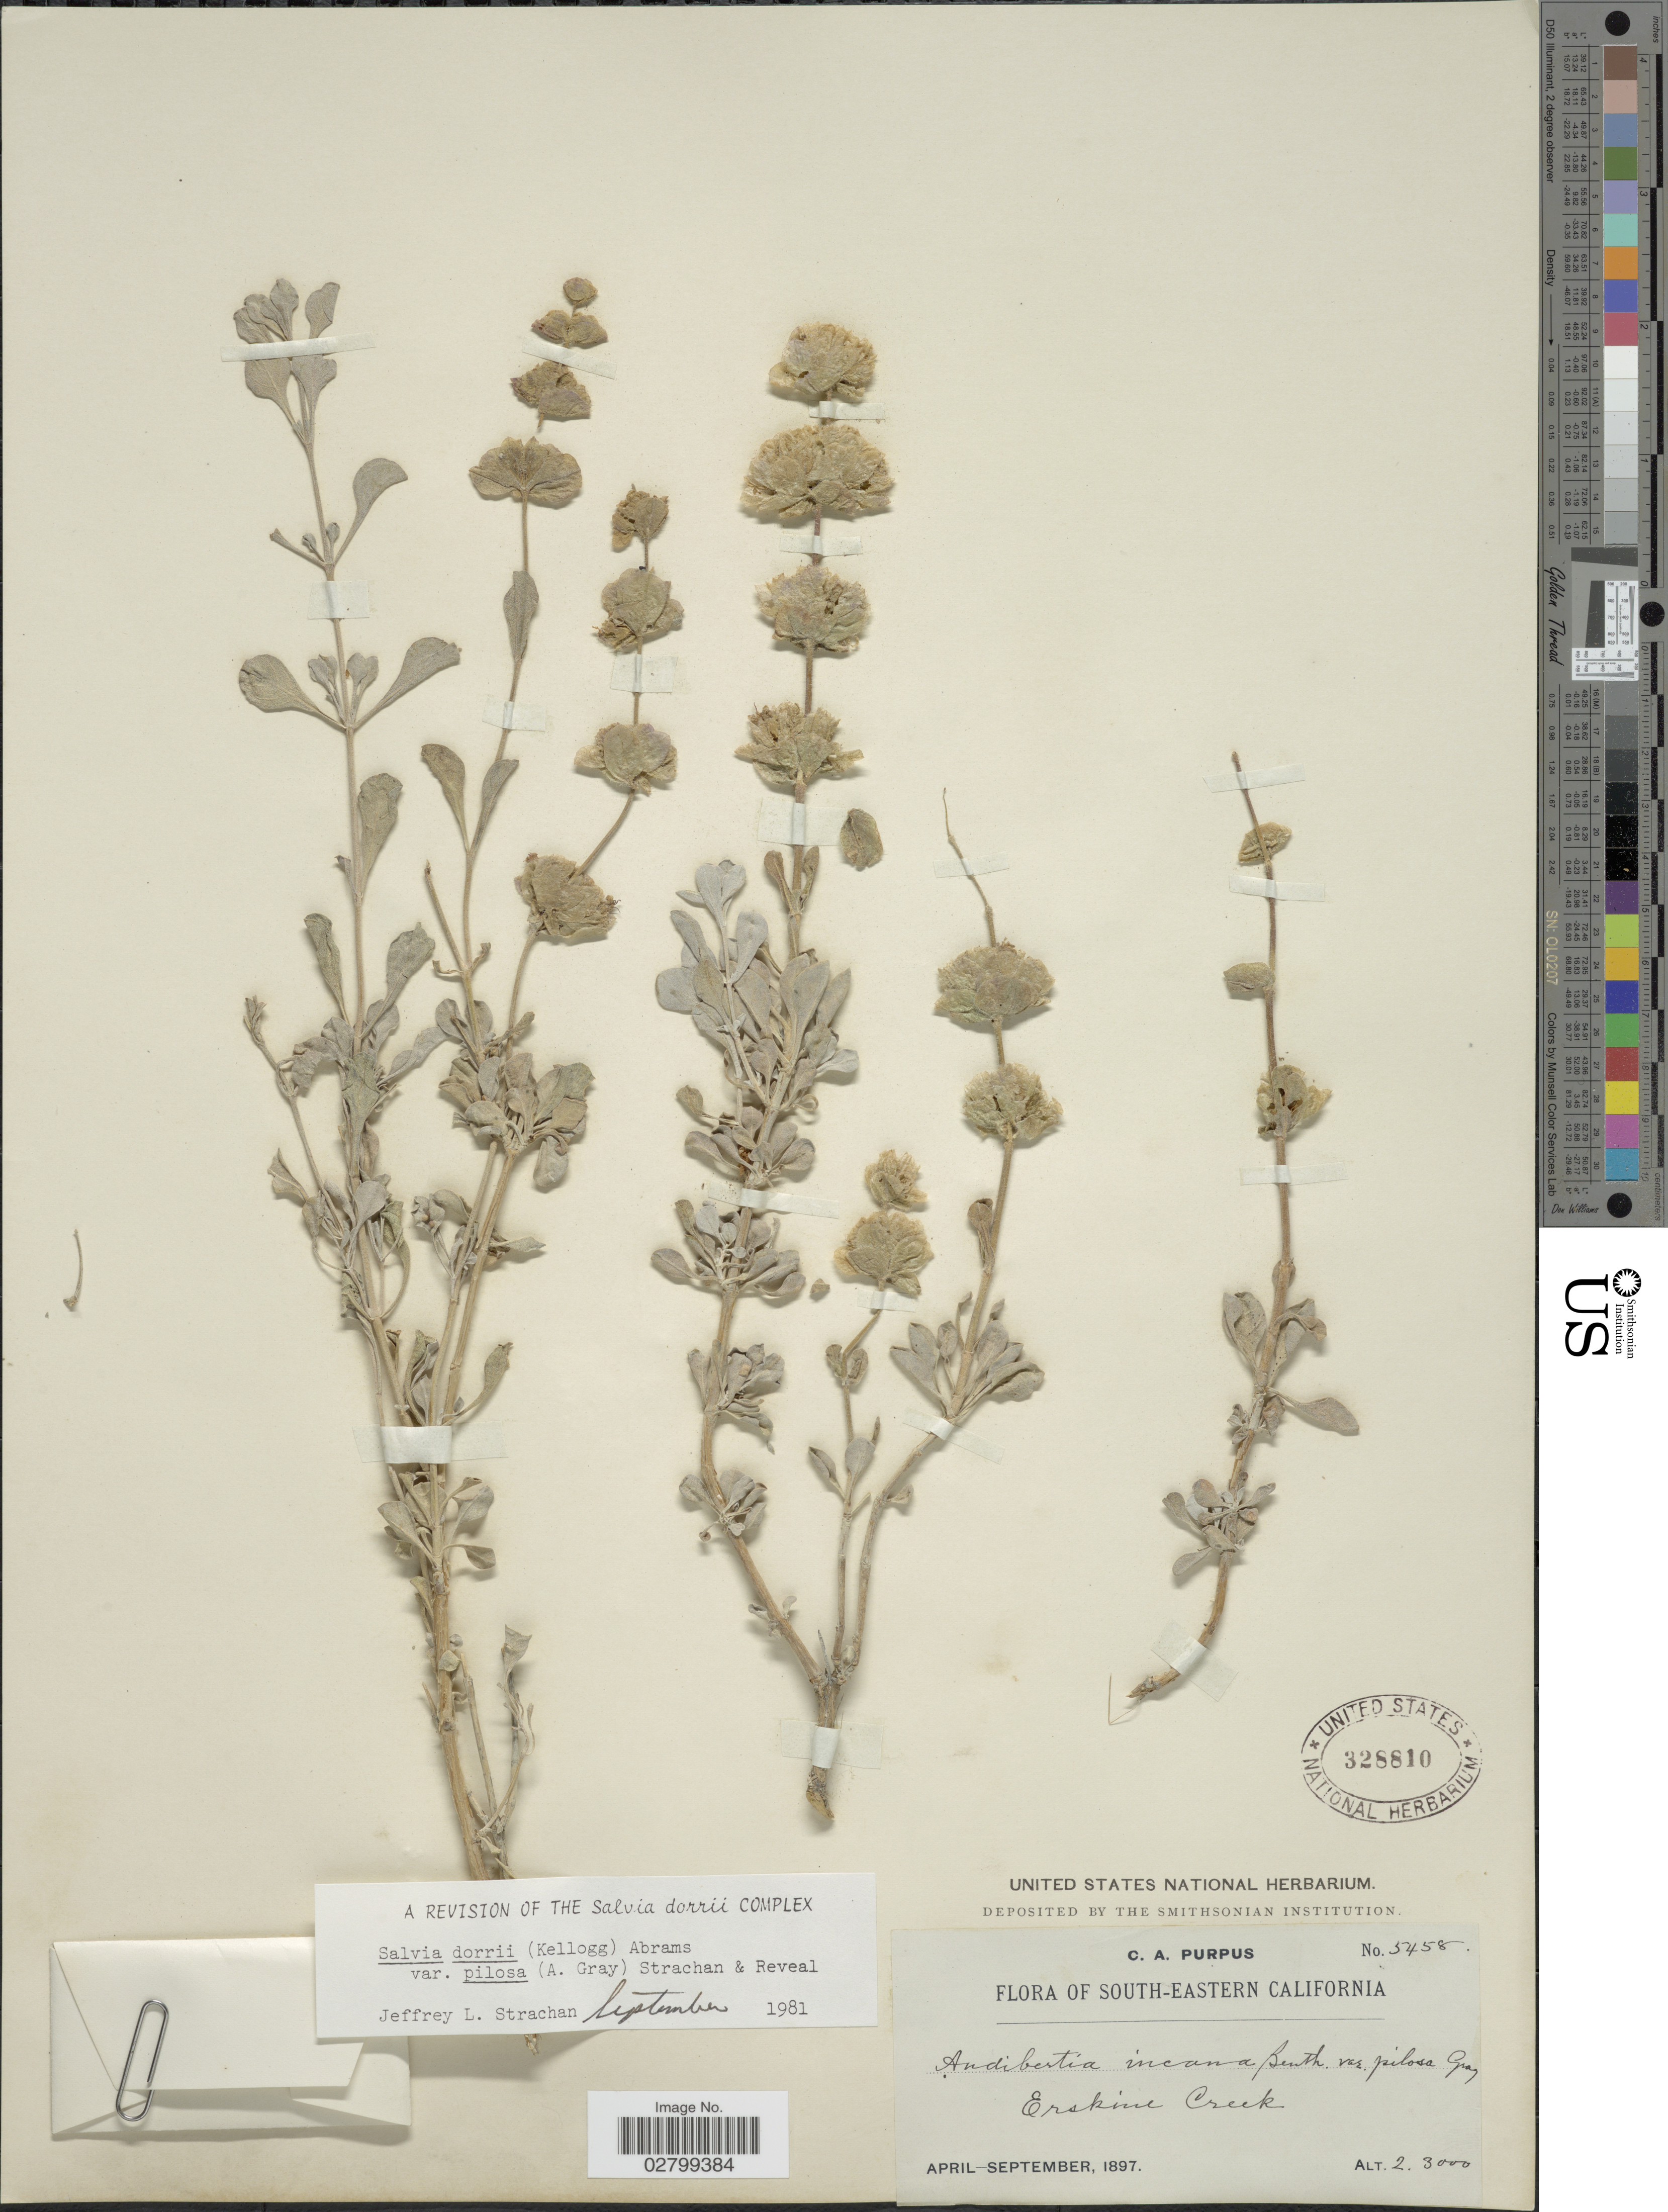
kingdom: Plantae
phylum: Tracheophyta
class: Magnoliopsida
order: Lamiales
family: Lamiaceae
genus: Salvia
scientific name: Salvia dorrii var. pilosa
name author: (A. Gray) Strachan & Reveal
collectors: C. A. Purpus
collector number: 5458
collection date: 1897-04/1897-09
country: United States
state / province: California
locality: South-Eastern California. Erskine Creek.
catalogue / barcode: US 328810